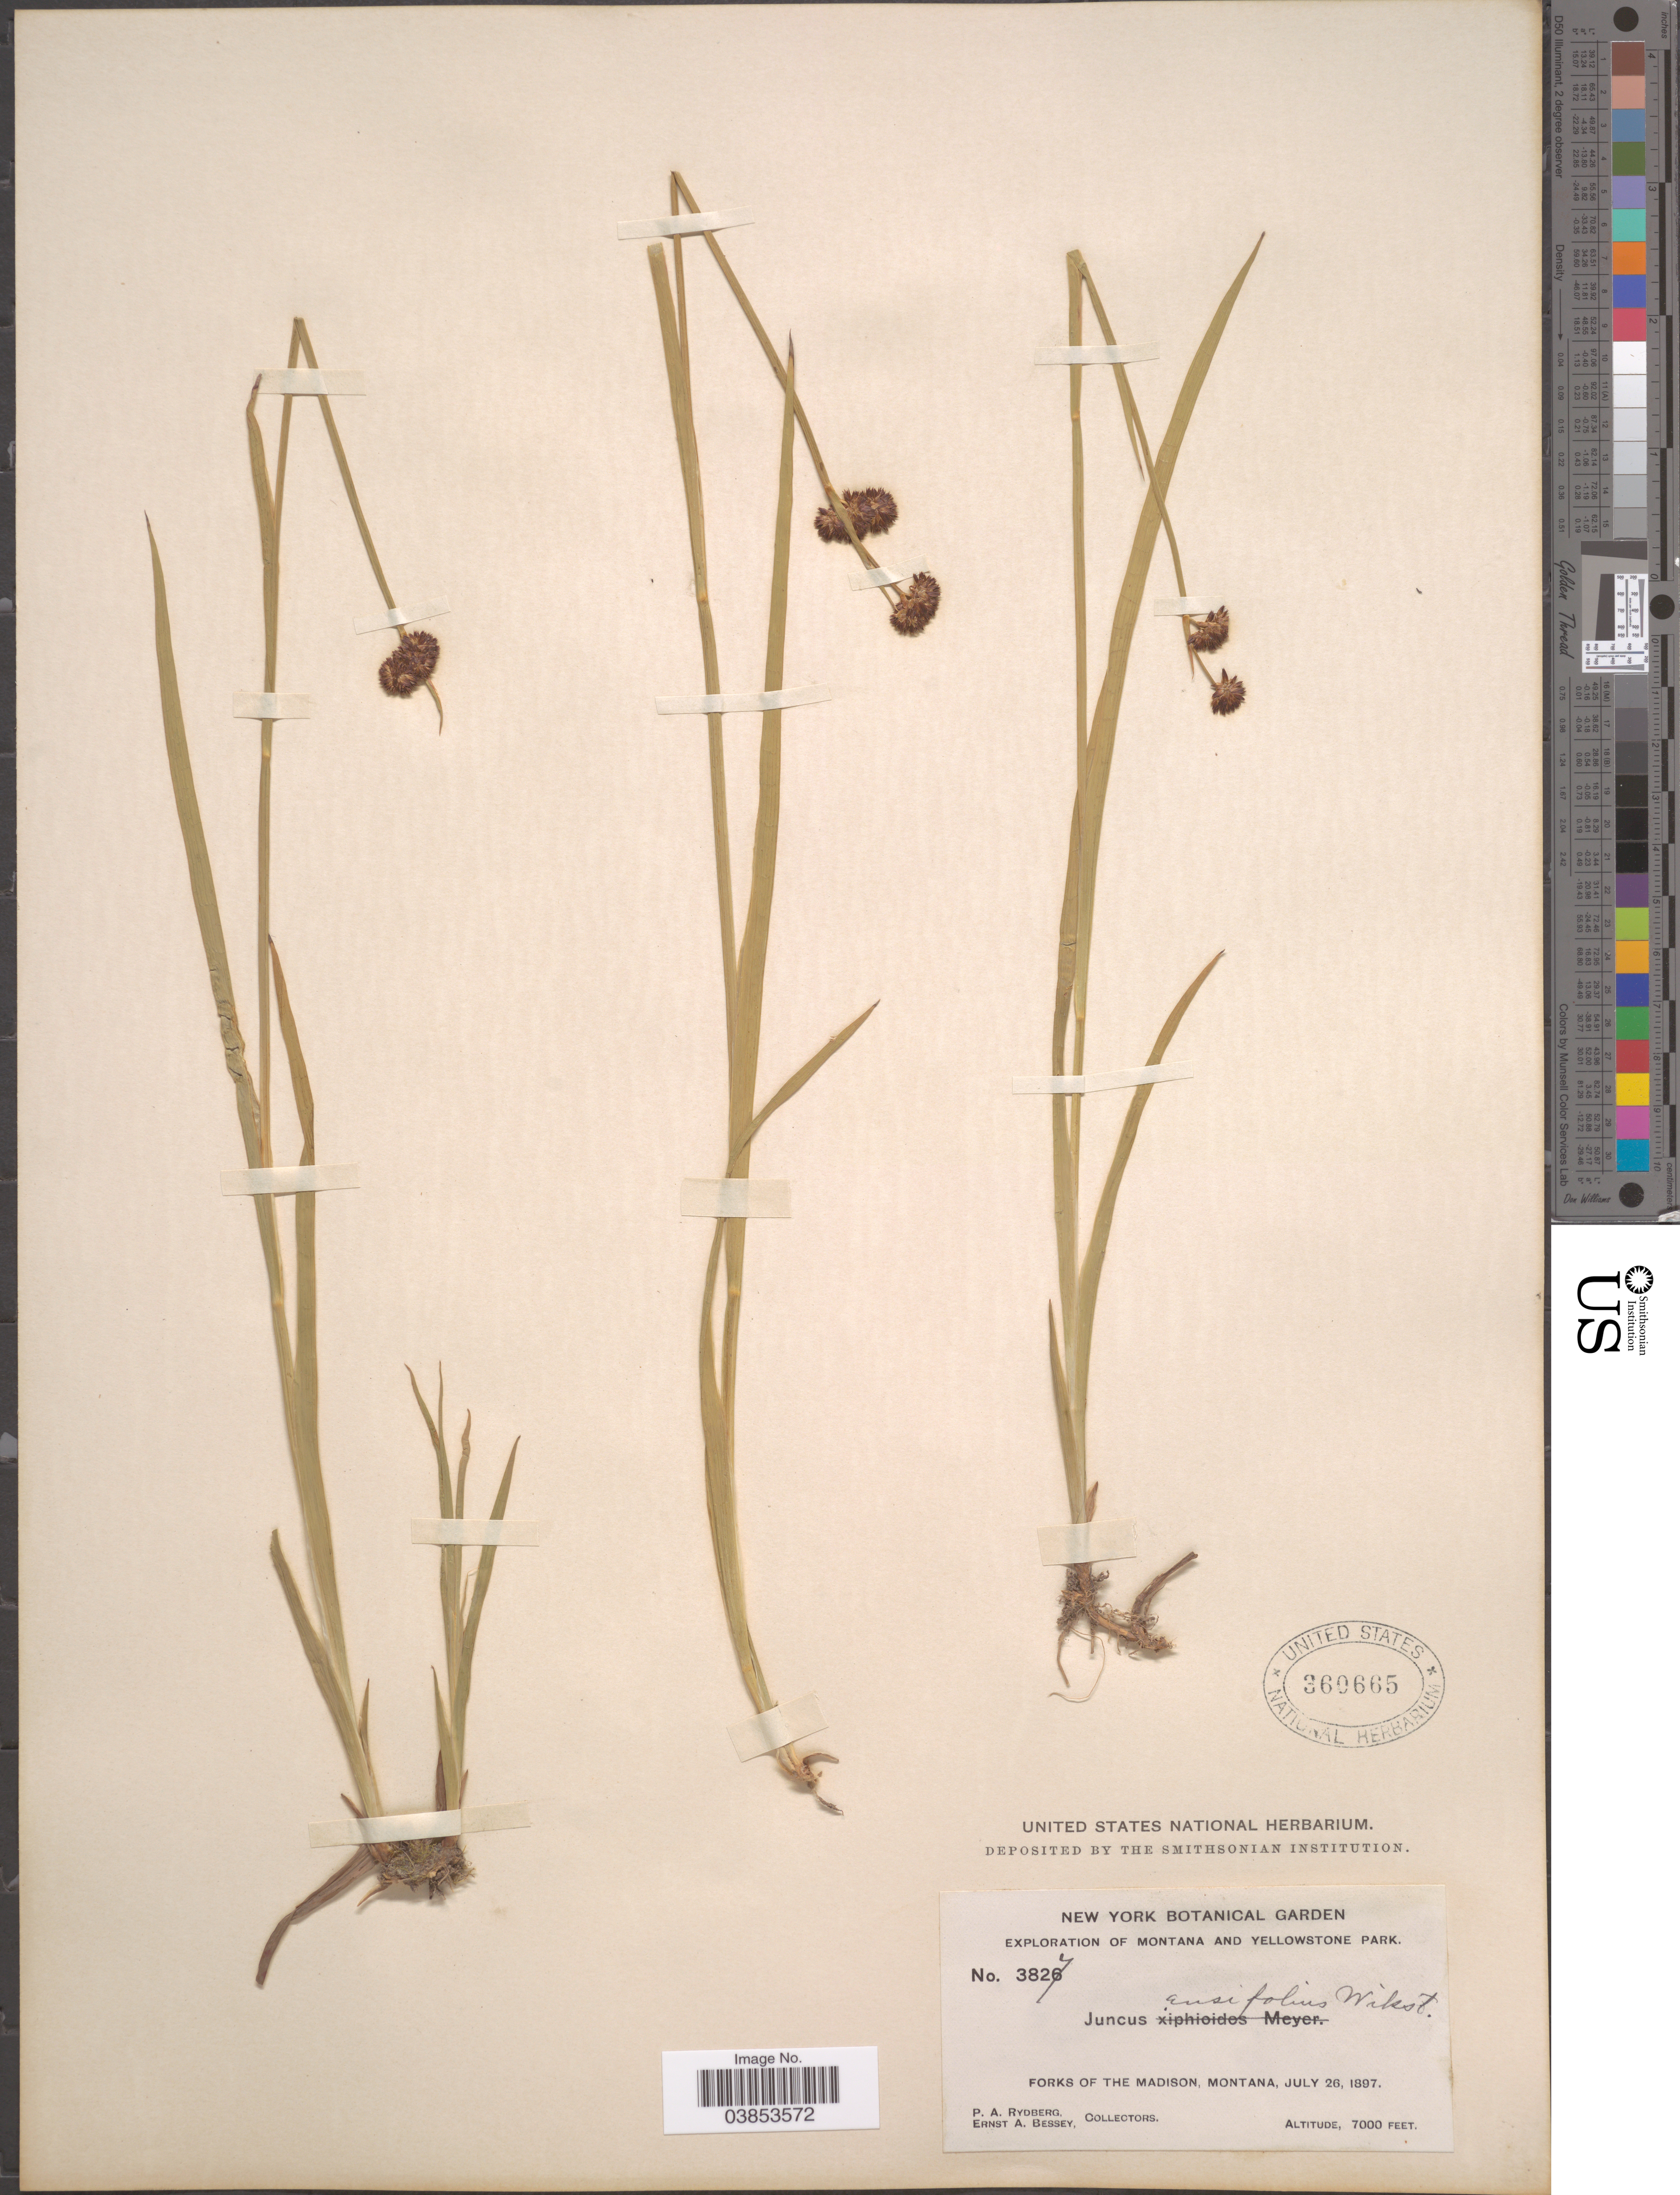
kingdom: Plantae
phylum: Tracheophyta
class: Liliopsida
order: Poales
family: Juncaceae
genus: Juncus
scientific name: Juncus ensifolius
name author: Wikstr.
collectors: P. A. Rydberg & E. A. Bessey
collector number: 3827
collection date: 1897-07-26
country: United States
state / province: Montana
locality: Yellowstone Park. Forks of the Madison.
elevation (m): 2134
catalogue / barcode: US 360665